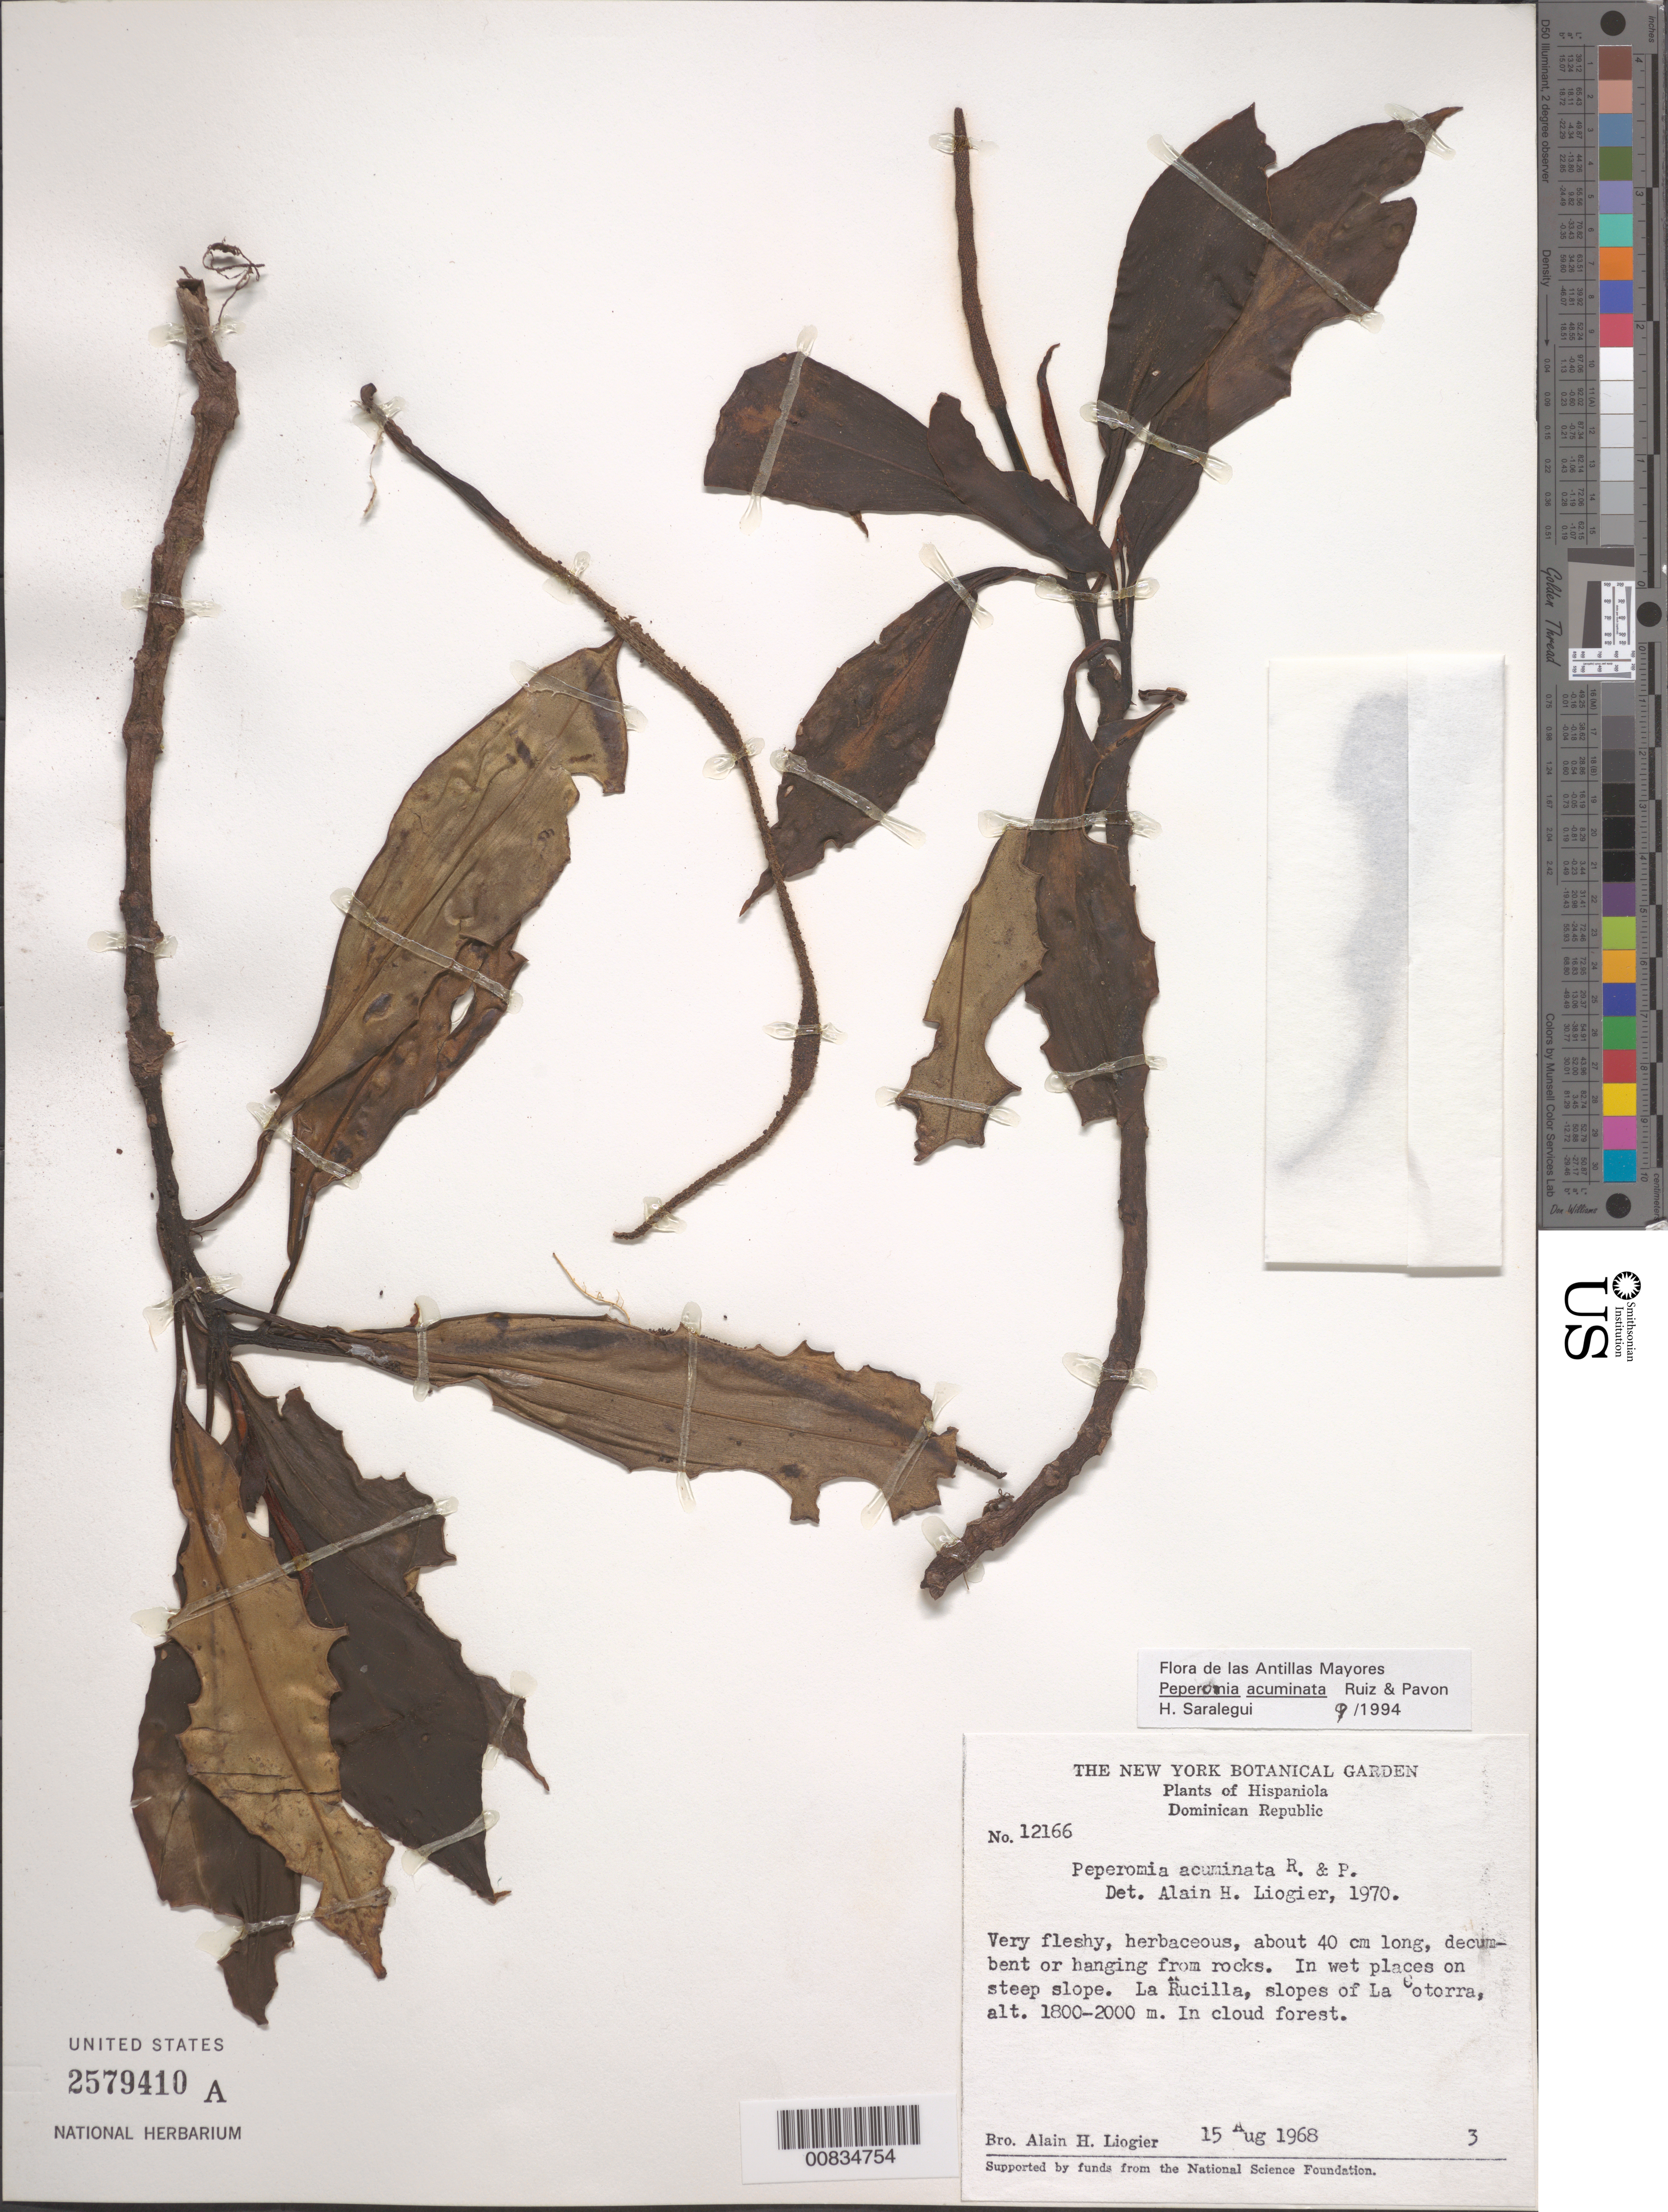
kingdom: Plantae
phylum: Tracheophyta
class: Magnoliopsida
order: Piperales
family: Piperaceae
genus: Peperomia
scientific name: Peperomia acuminata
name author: Ruiz & Pav.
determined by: Saralegui Boza, H., (HAJB), Jardin Botanico Nacional (Habana)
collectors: A. H. Liogier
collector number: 12166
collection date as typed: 15 Aug 1968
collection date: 1968-08-15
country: Dominican Republic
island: Hispaniola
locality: La Rucilla, slopes of La Cotorra.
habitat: In wet places on steep slope. In cloud forest.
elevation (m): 1800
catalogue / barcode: US 2579410A